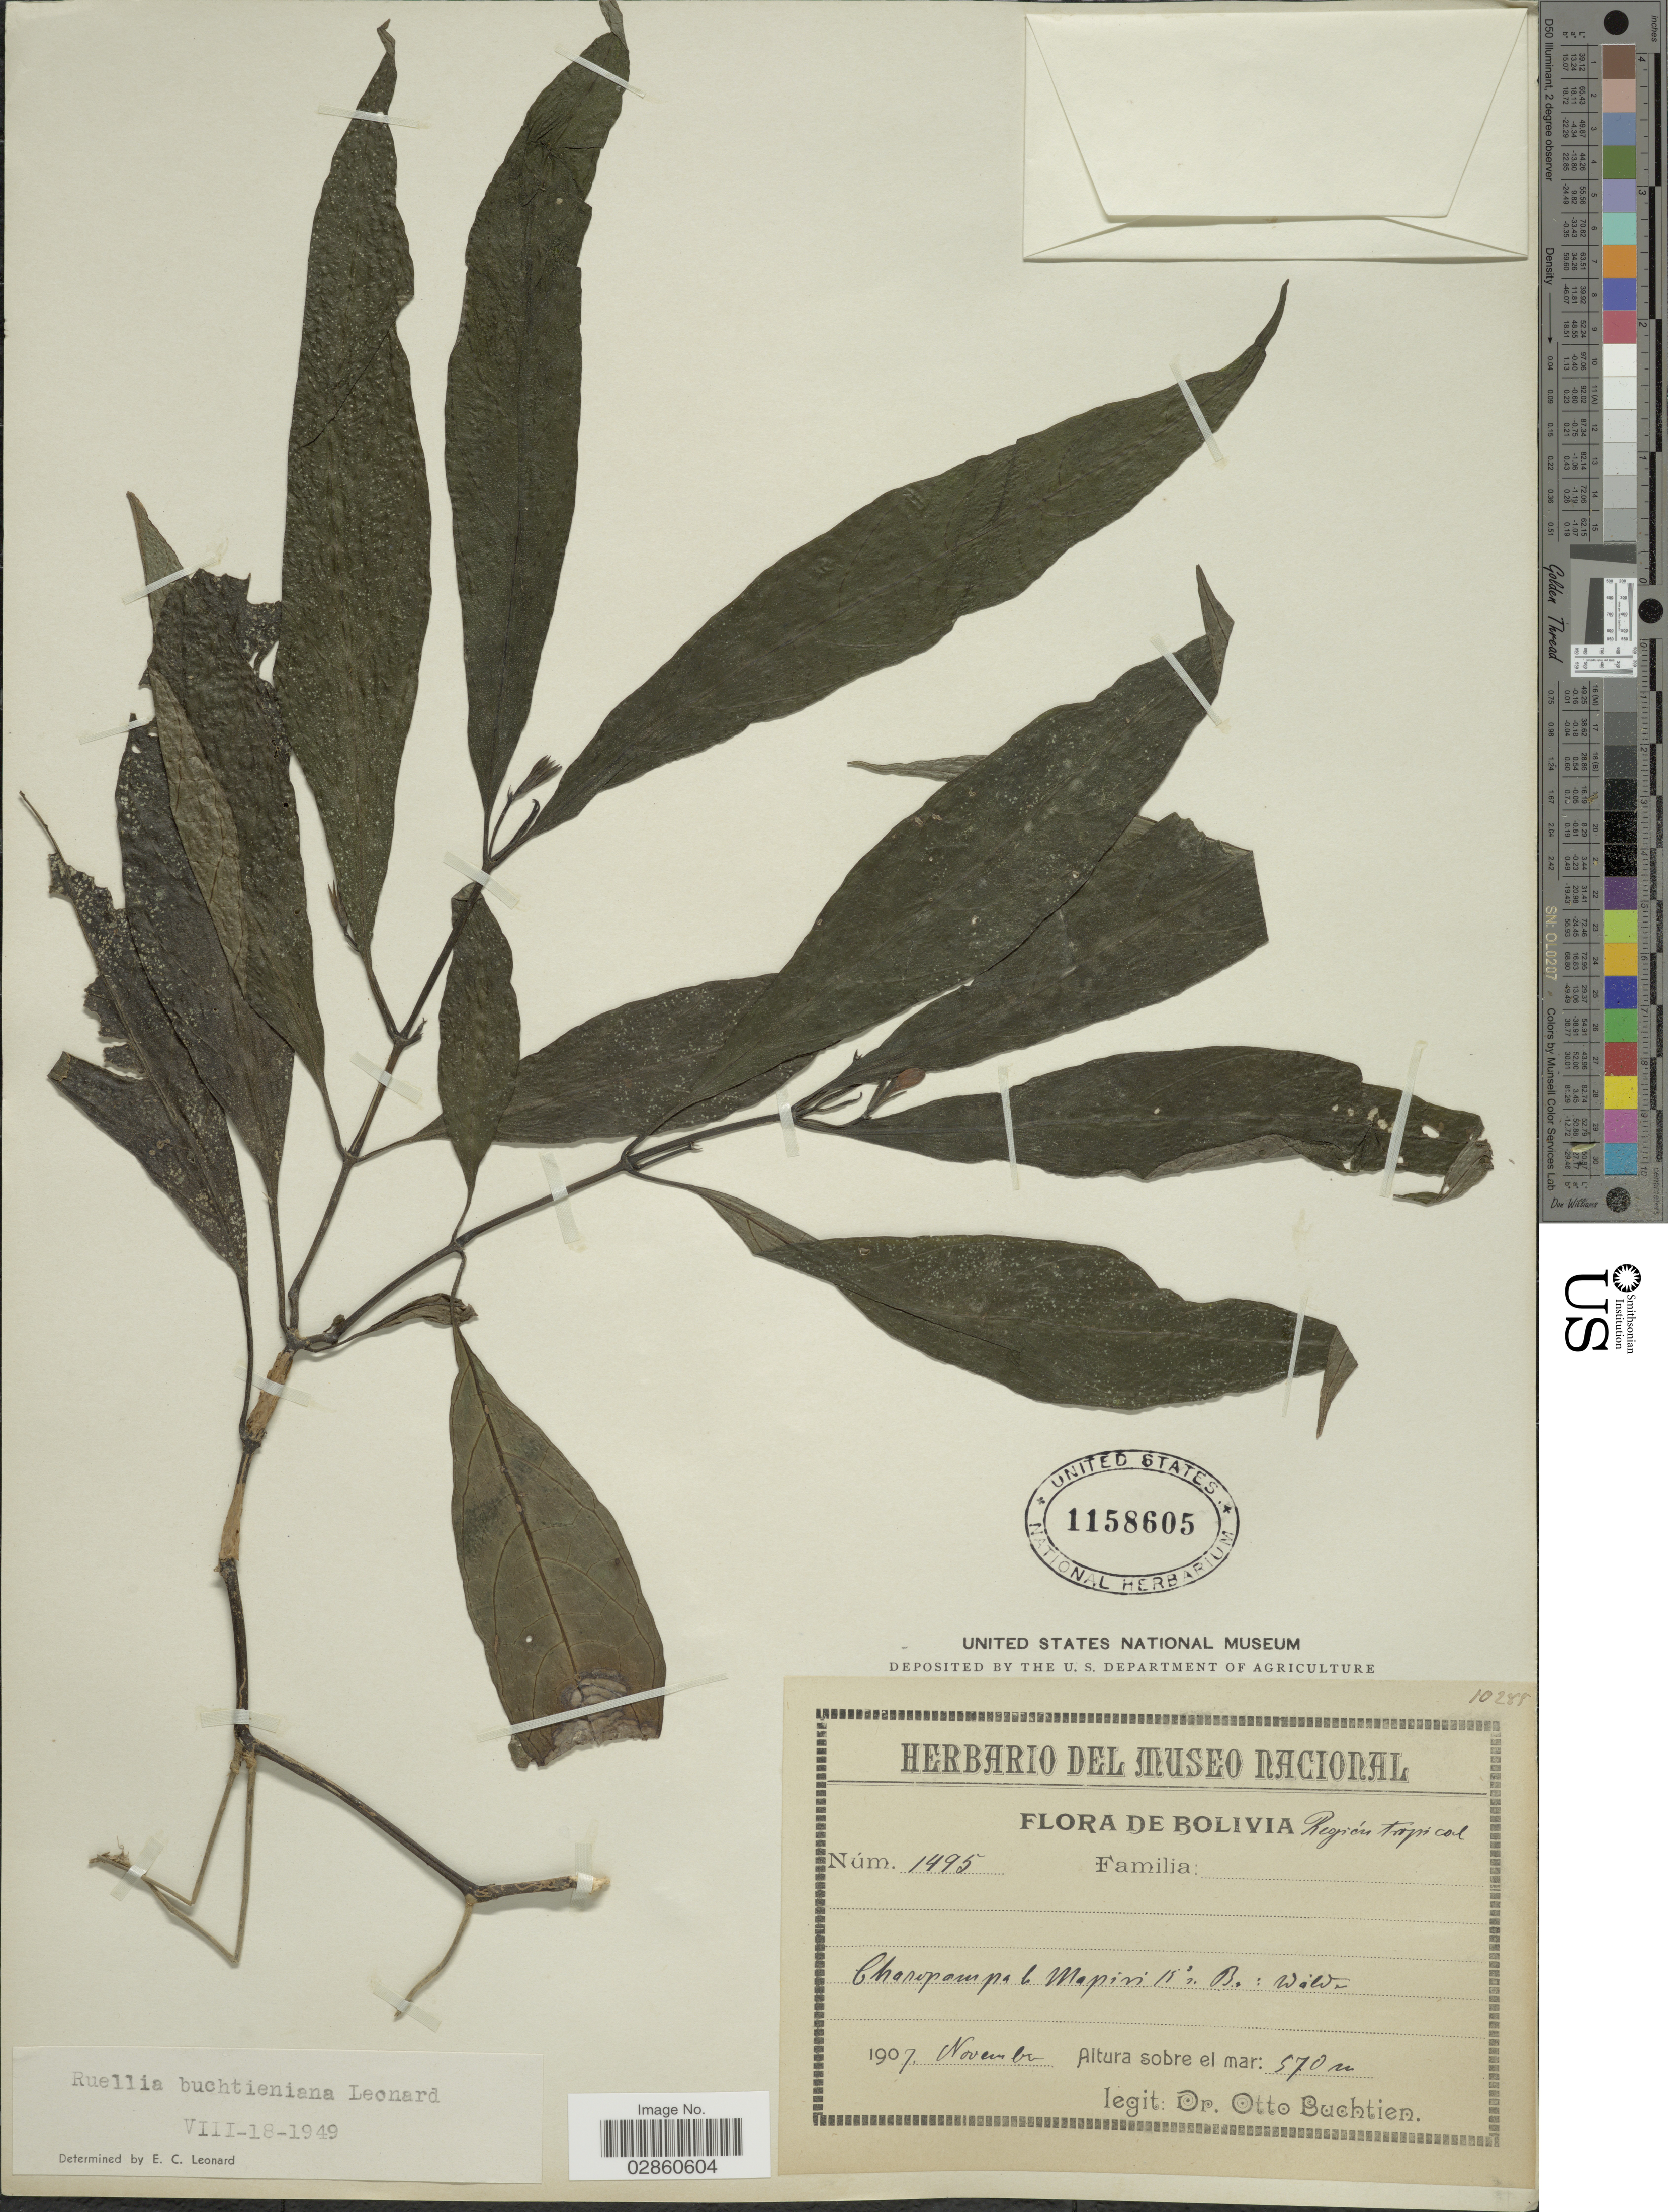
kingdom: Plantae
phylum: Tracheophyta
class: Magnoliopsida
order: Lamiales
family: Acanthaceae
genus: Ruellia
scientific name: Ruellia haenkeana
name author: (Nees) Wassh.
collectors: O. Buchtien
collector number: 1495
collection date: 1907-11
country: Bolivia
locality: Región tropical. Charopampa b. Mapiri 15° r. Br.: Wälder.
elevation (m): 570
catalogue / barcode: US 1158605